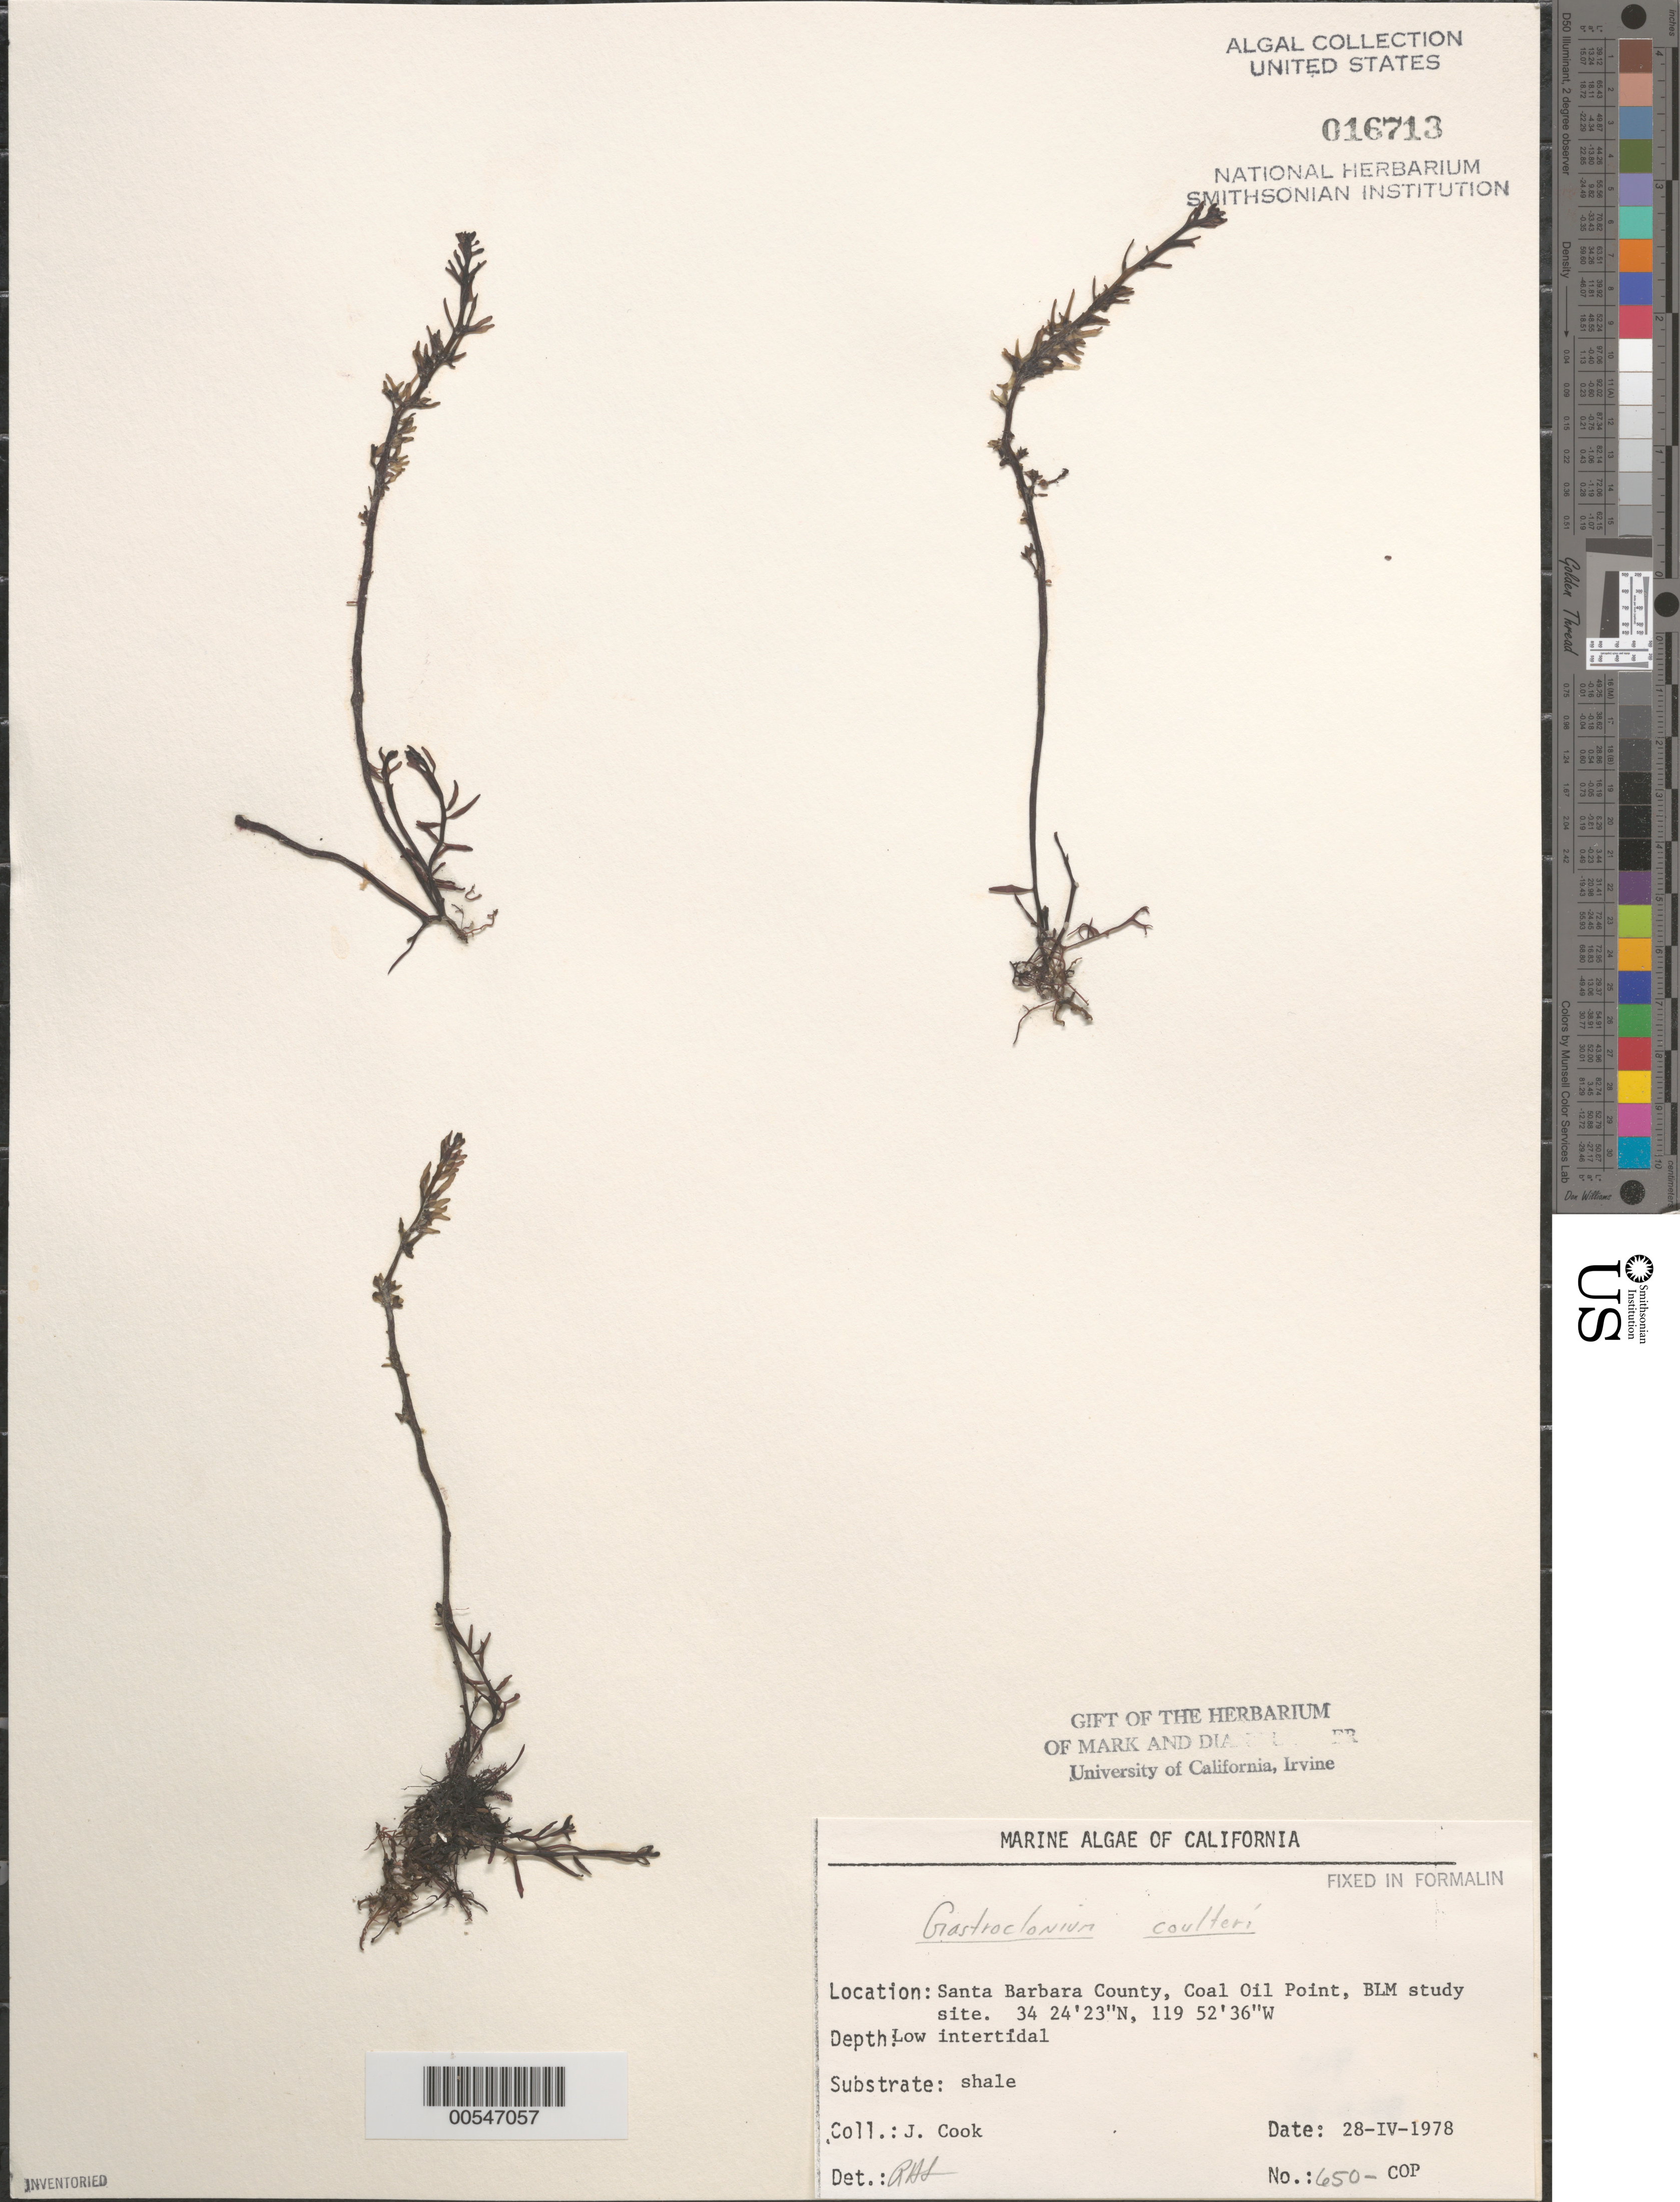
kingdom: Plantae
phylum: Rhodophyta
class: Florideophyceae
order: Rhodymeniales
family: Champiaceae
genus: Neogastroclonium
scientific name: Neogastroclonium subarticulatum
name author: (Turner) L. Le Gall et al.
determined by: Algae name updating Project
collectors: J. Cook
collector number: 650-cop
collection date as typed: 28 Apr 1978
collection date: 1978-04-28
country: United States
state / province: California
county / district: Santa Barbara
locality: Coal Oil Point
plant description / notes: BLM-SOCALBIGHT Rocky Intertidal Survey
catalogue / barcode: US 16713